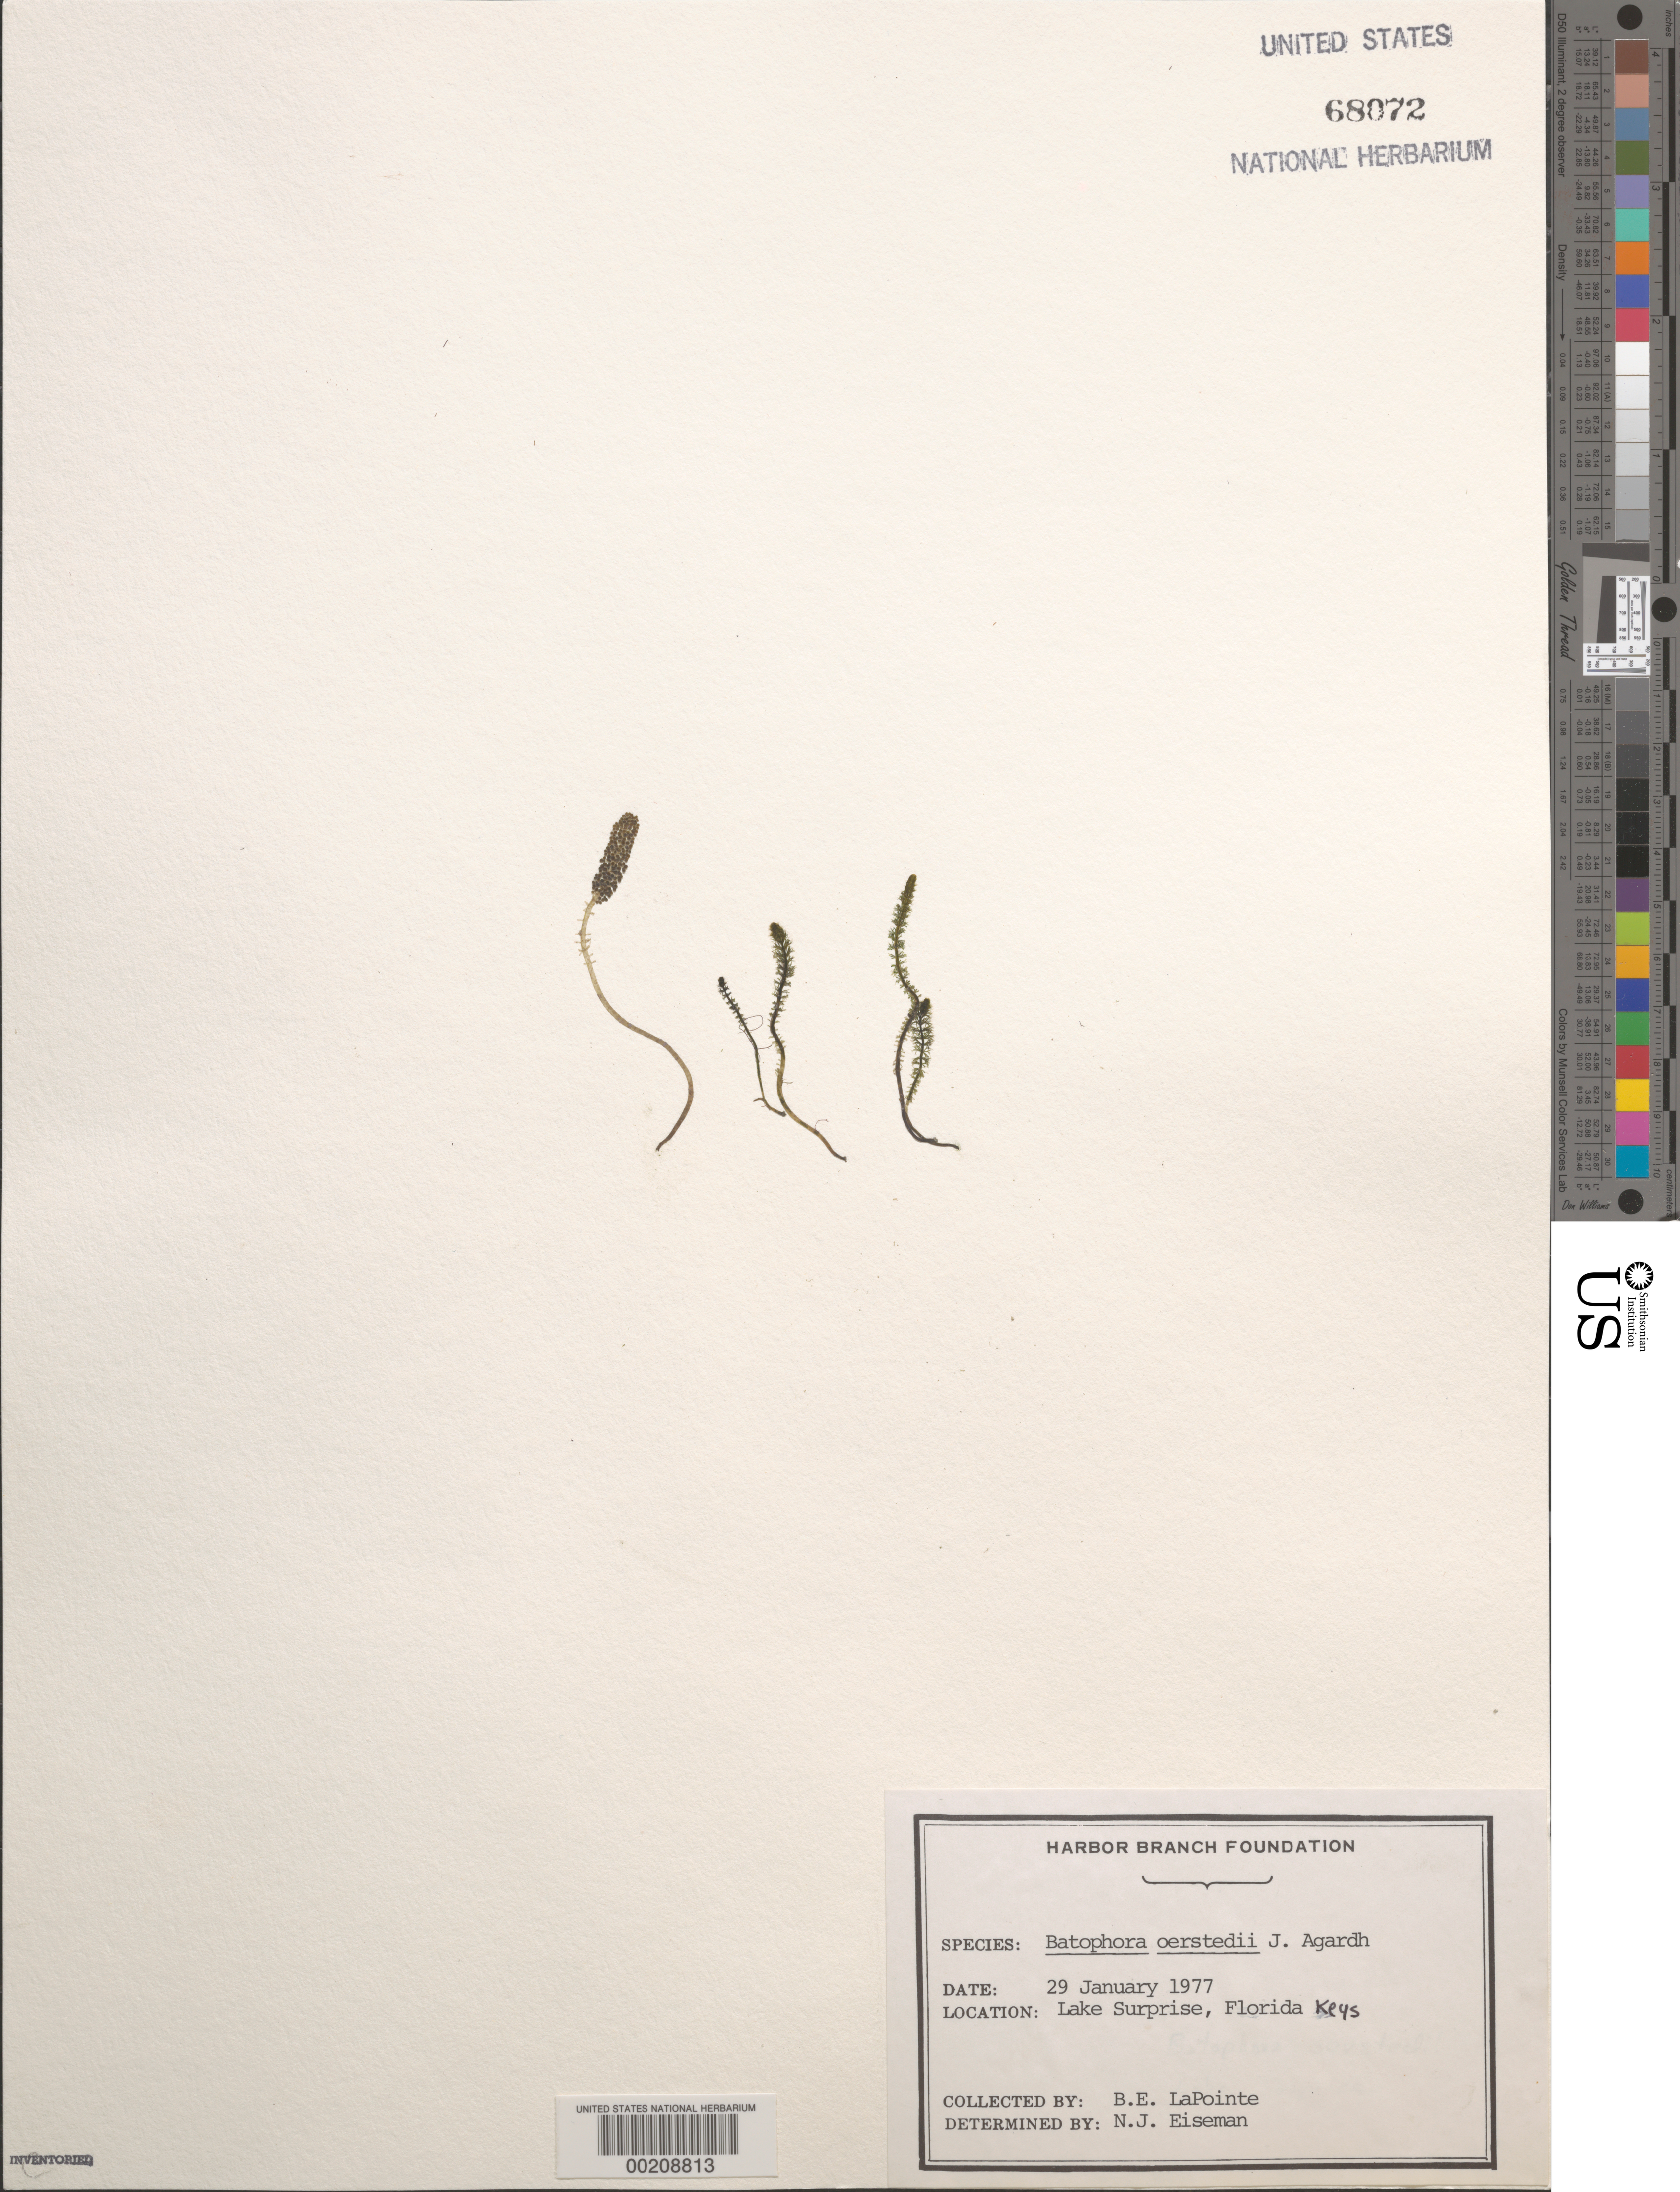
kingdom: Plantae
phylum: Chlorophyta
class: Ulvophyceae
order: Dasycladales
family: Dasycladaceae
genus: Batophora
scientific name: Batophora oerstedii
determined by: Eiseman, N. J.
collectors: B. Lapointe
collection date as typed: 29 Jan 1977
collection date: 1977-01-29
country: United States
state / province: Florida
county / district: Monroe County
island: Key Largo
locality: Lake Surprise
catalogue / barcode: US 68072